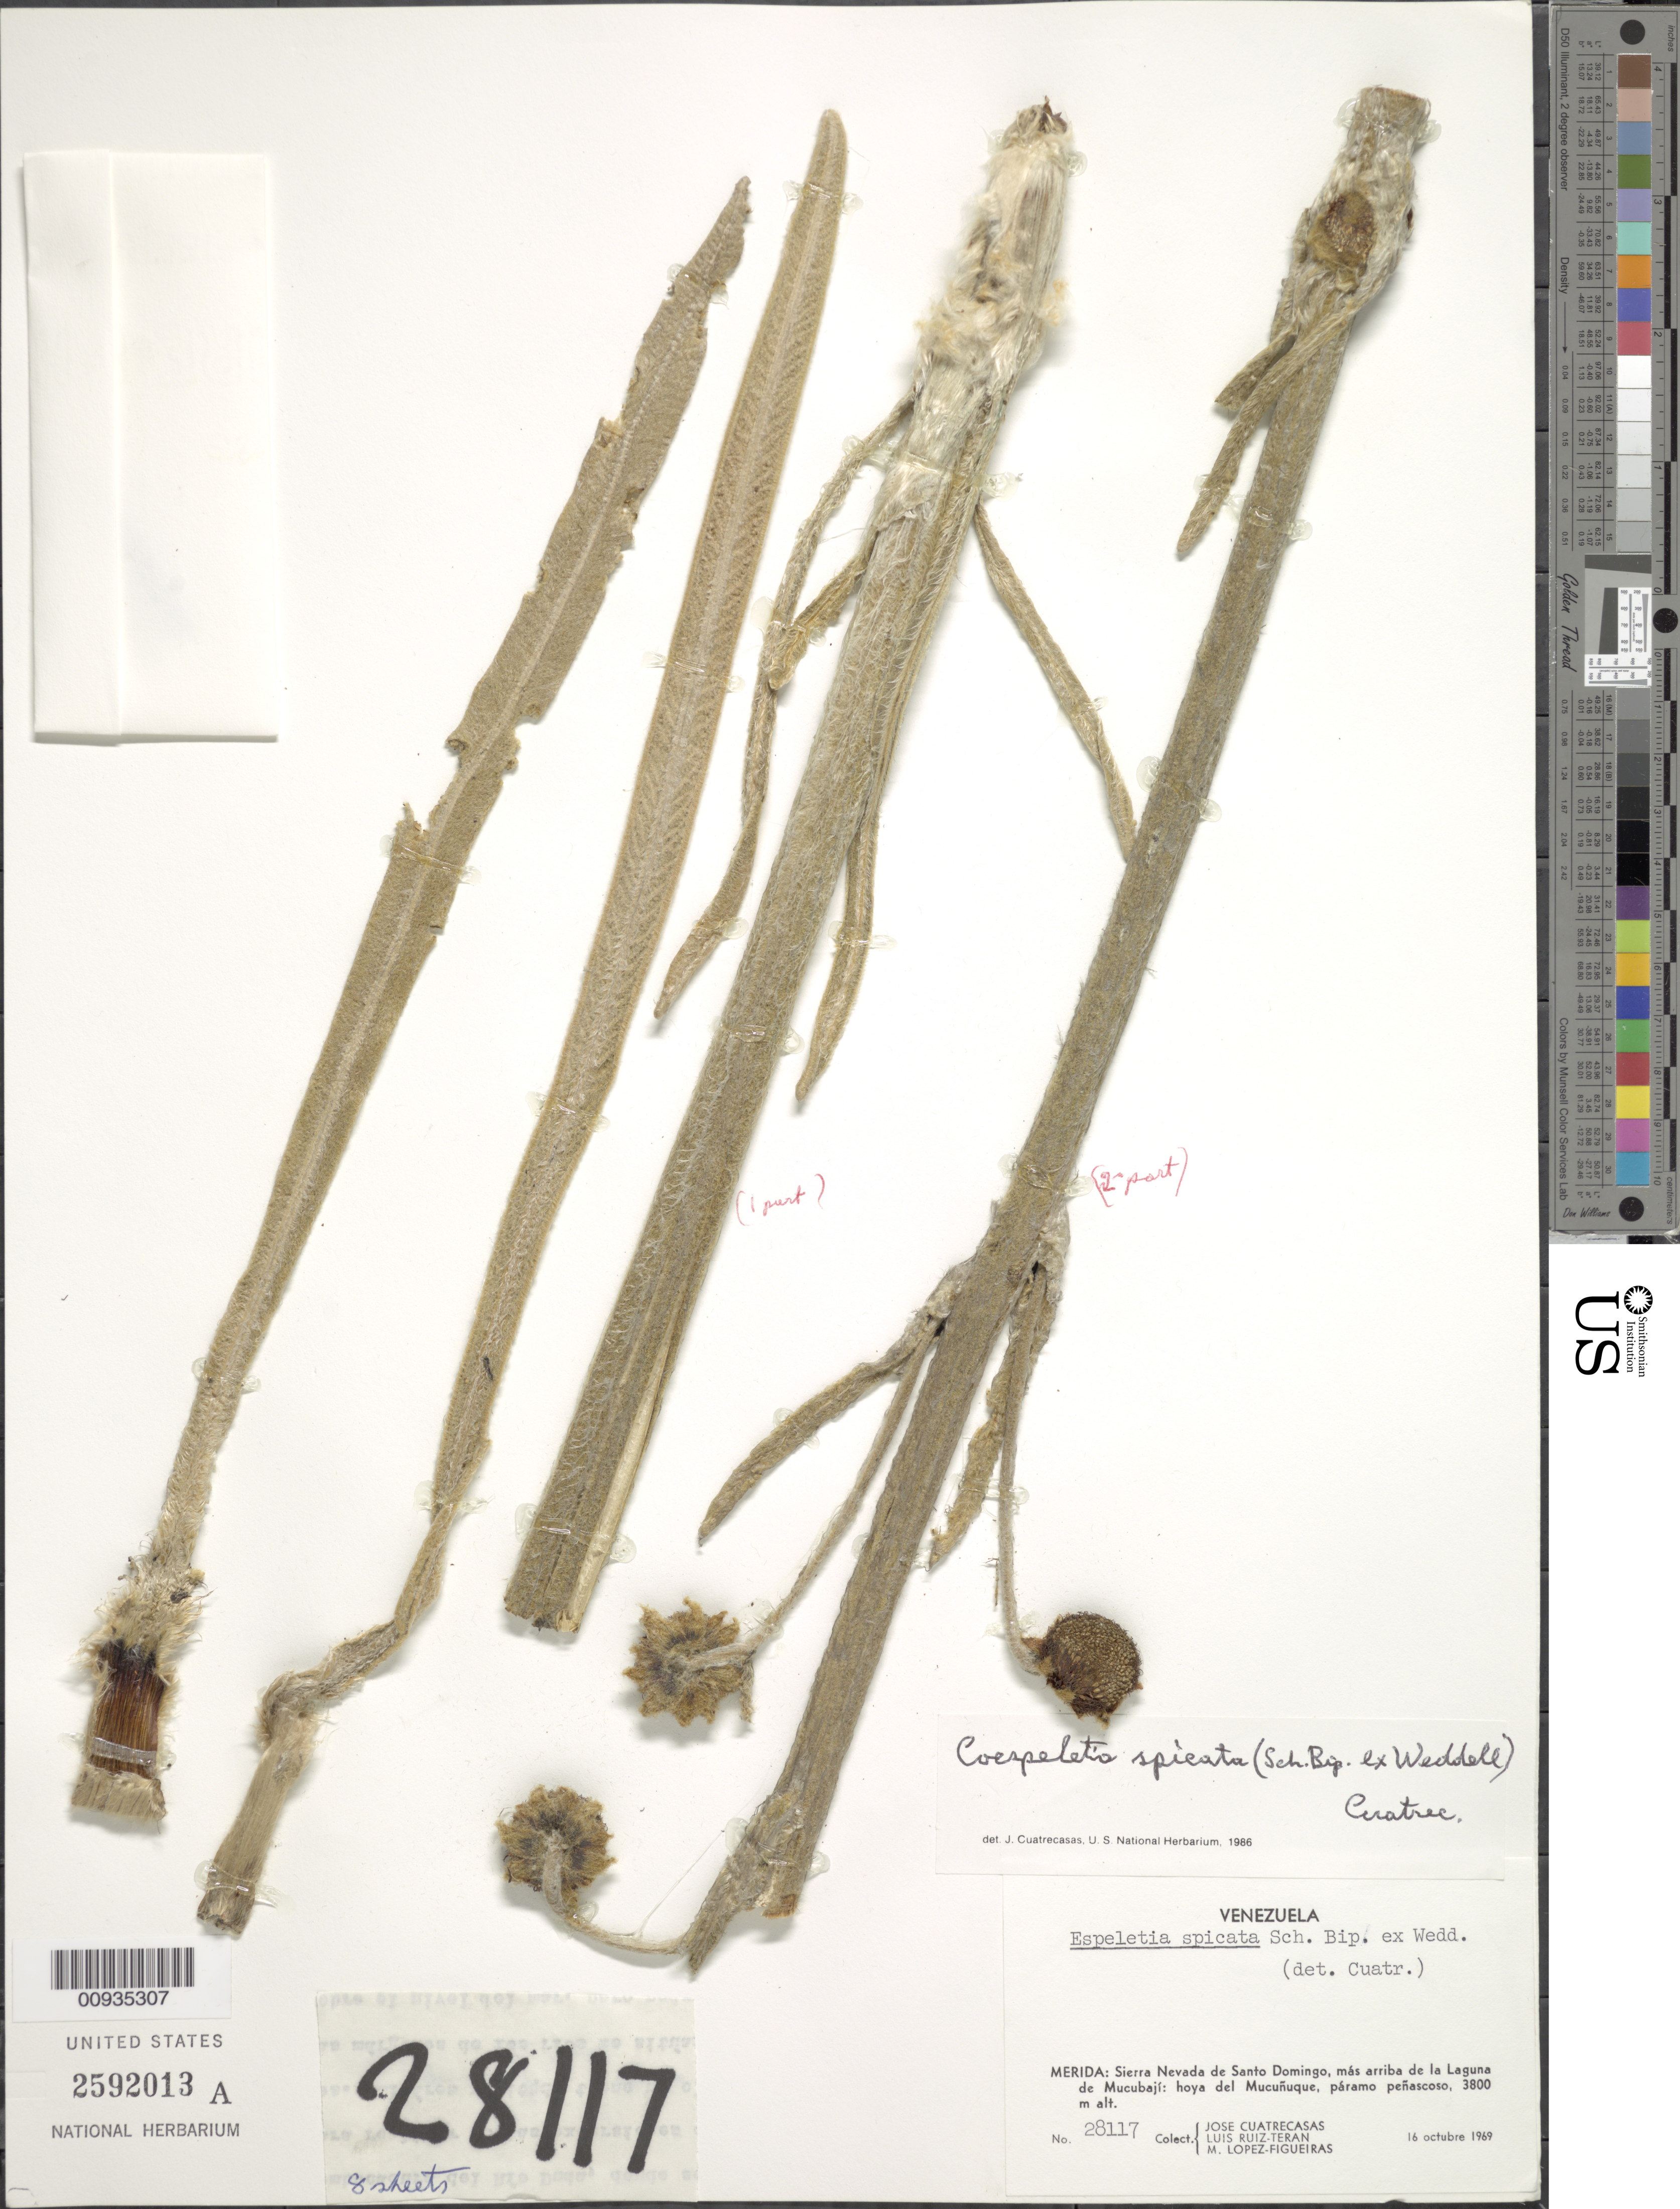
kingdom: Plantae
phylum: Tracheophyta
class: Magnoliopsida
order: Asterales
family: Asteraceae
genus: Coespeletia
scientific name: Coespeletia spicata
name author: (Sch. Bip. ex Wedd.) Cuatrec.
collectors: J. Cuatrecasas, L. E. Ruíz-Terán & M. López Figueiras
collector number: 28117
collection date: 1969-10-16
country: Venezuela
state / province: Mérida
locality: Sierra Nevada de Santo Domingo, más arriba de la Laguna de Mucubají: hoya del Mucuñuque. Páramo peñascoso.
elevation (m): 3800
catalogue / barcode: US 2592013A